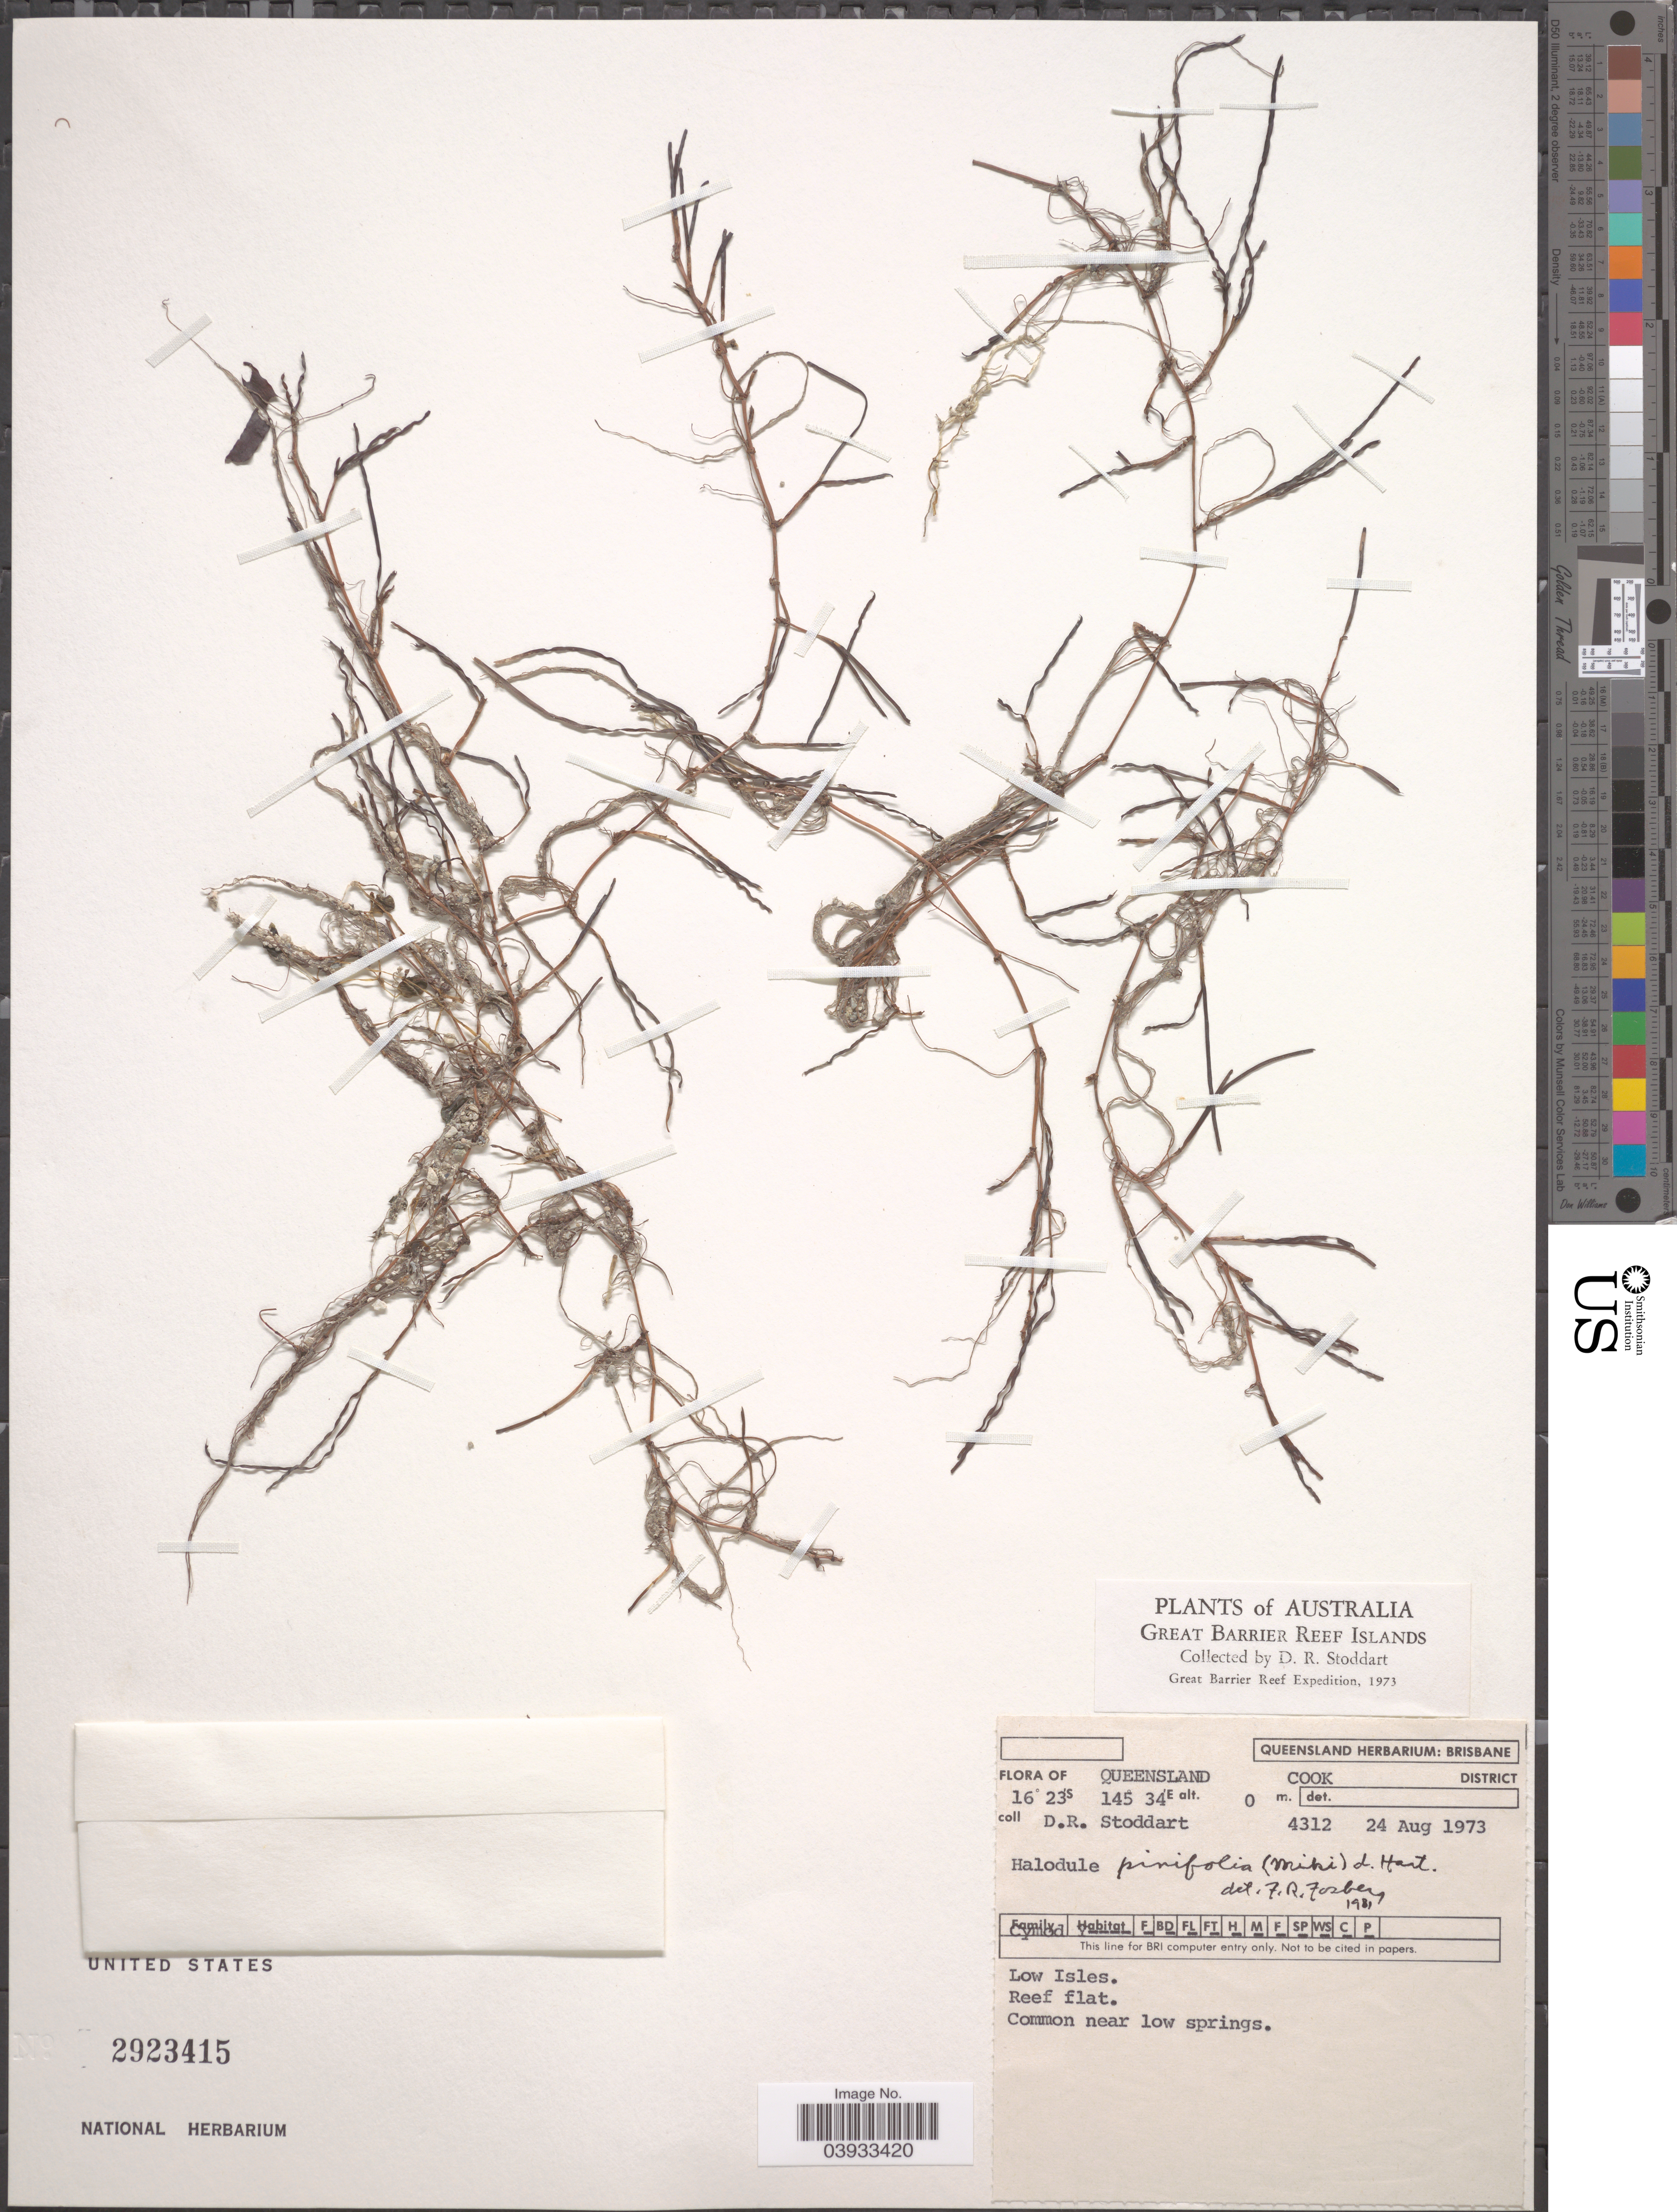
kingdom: Plantae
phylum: Tracheophyta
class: Liliopsida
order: Alismatales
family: Cymodoceaceae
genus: Halodule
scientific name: Halodule pinifolia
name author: (Miki) Hartog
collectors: D. R. Stoddart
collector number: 4312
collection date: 1973-08-24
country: Australia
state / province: Queensland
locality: Great Barrier Reef Islands. Cook District. Low Isles.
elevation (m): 0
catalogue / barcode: US 2923415